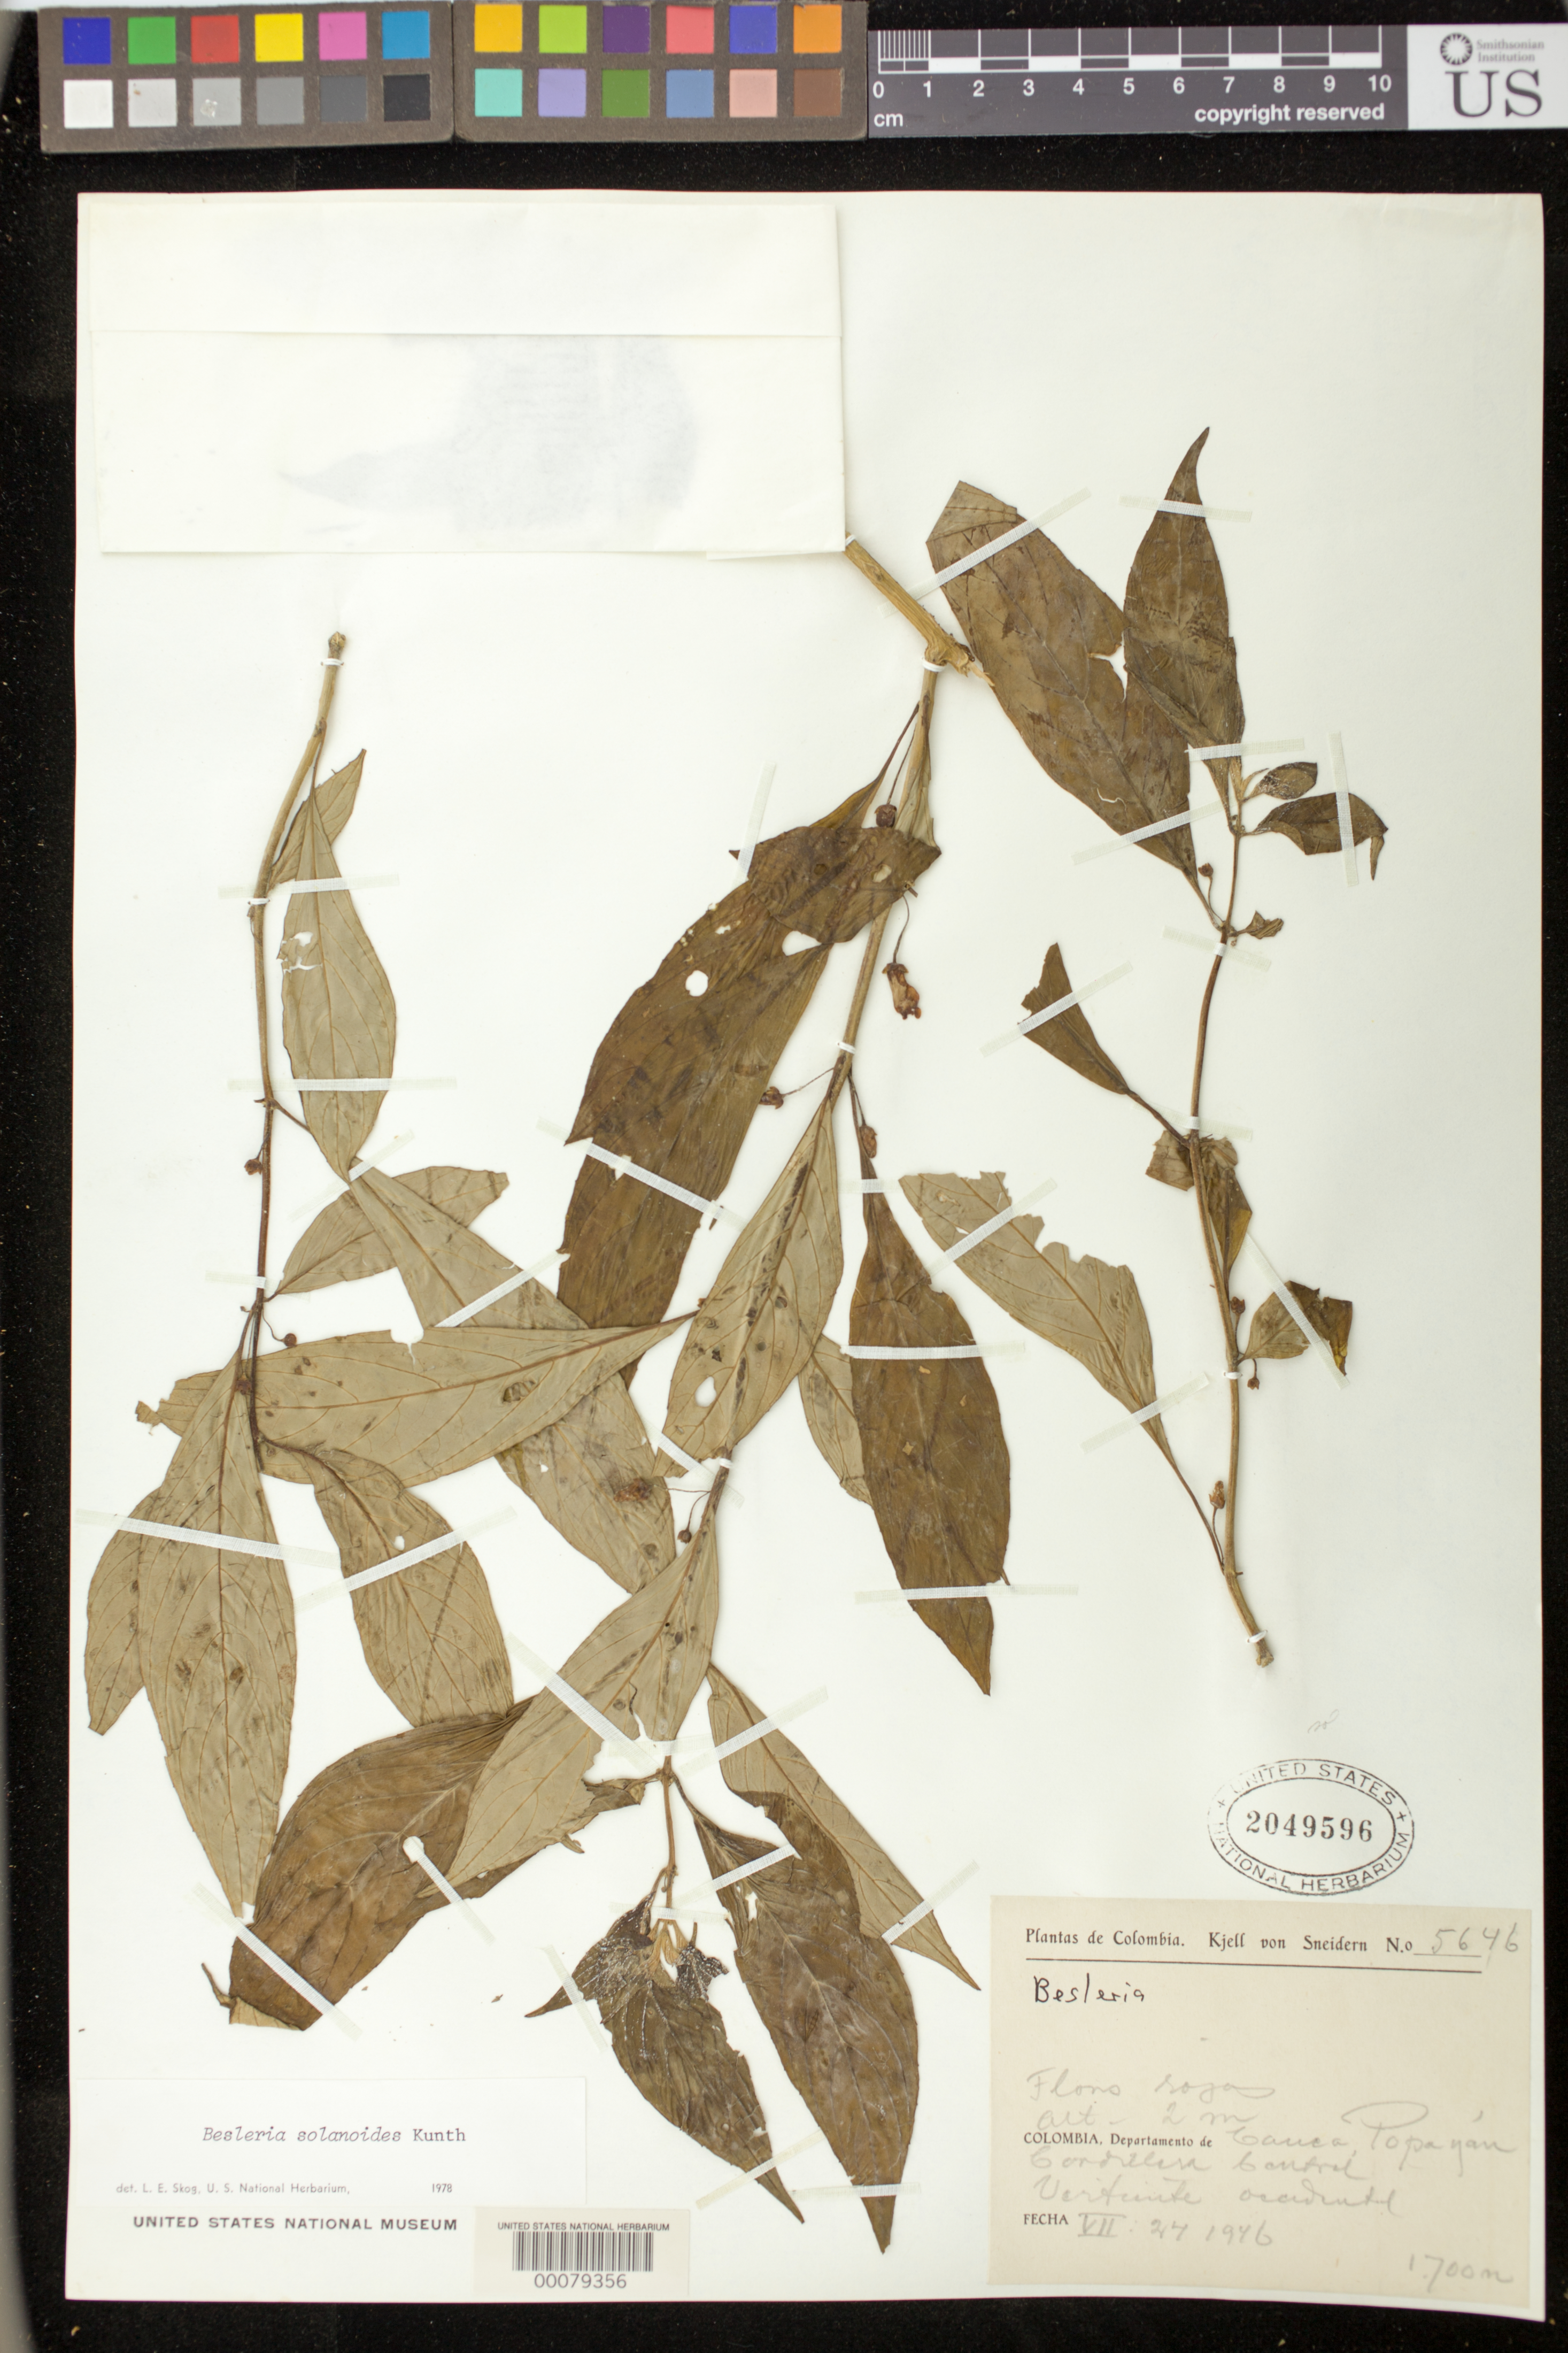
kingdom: Plantae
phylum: Tracheophyta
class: Magnoliopsida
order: Lamiales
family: Gesneriaceae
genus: Besleria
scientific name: Besleria solanoides var. solanoides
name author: Kunth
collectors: K. von Sneidern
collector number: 5646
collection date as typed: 27 Jul 1946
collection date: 1946-07-27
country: Colombia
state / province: Cauca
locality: Popayan, Cordillera Central, western slope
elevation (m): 1700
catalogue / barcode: US 2049596